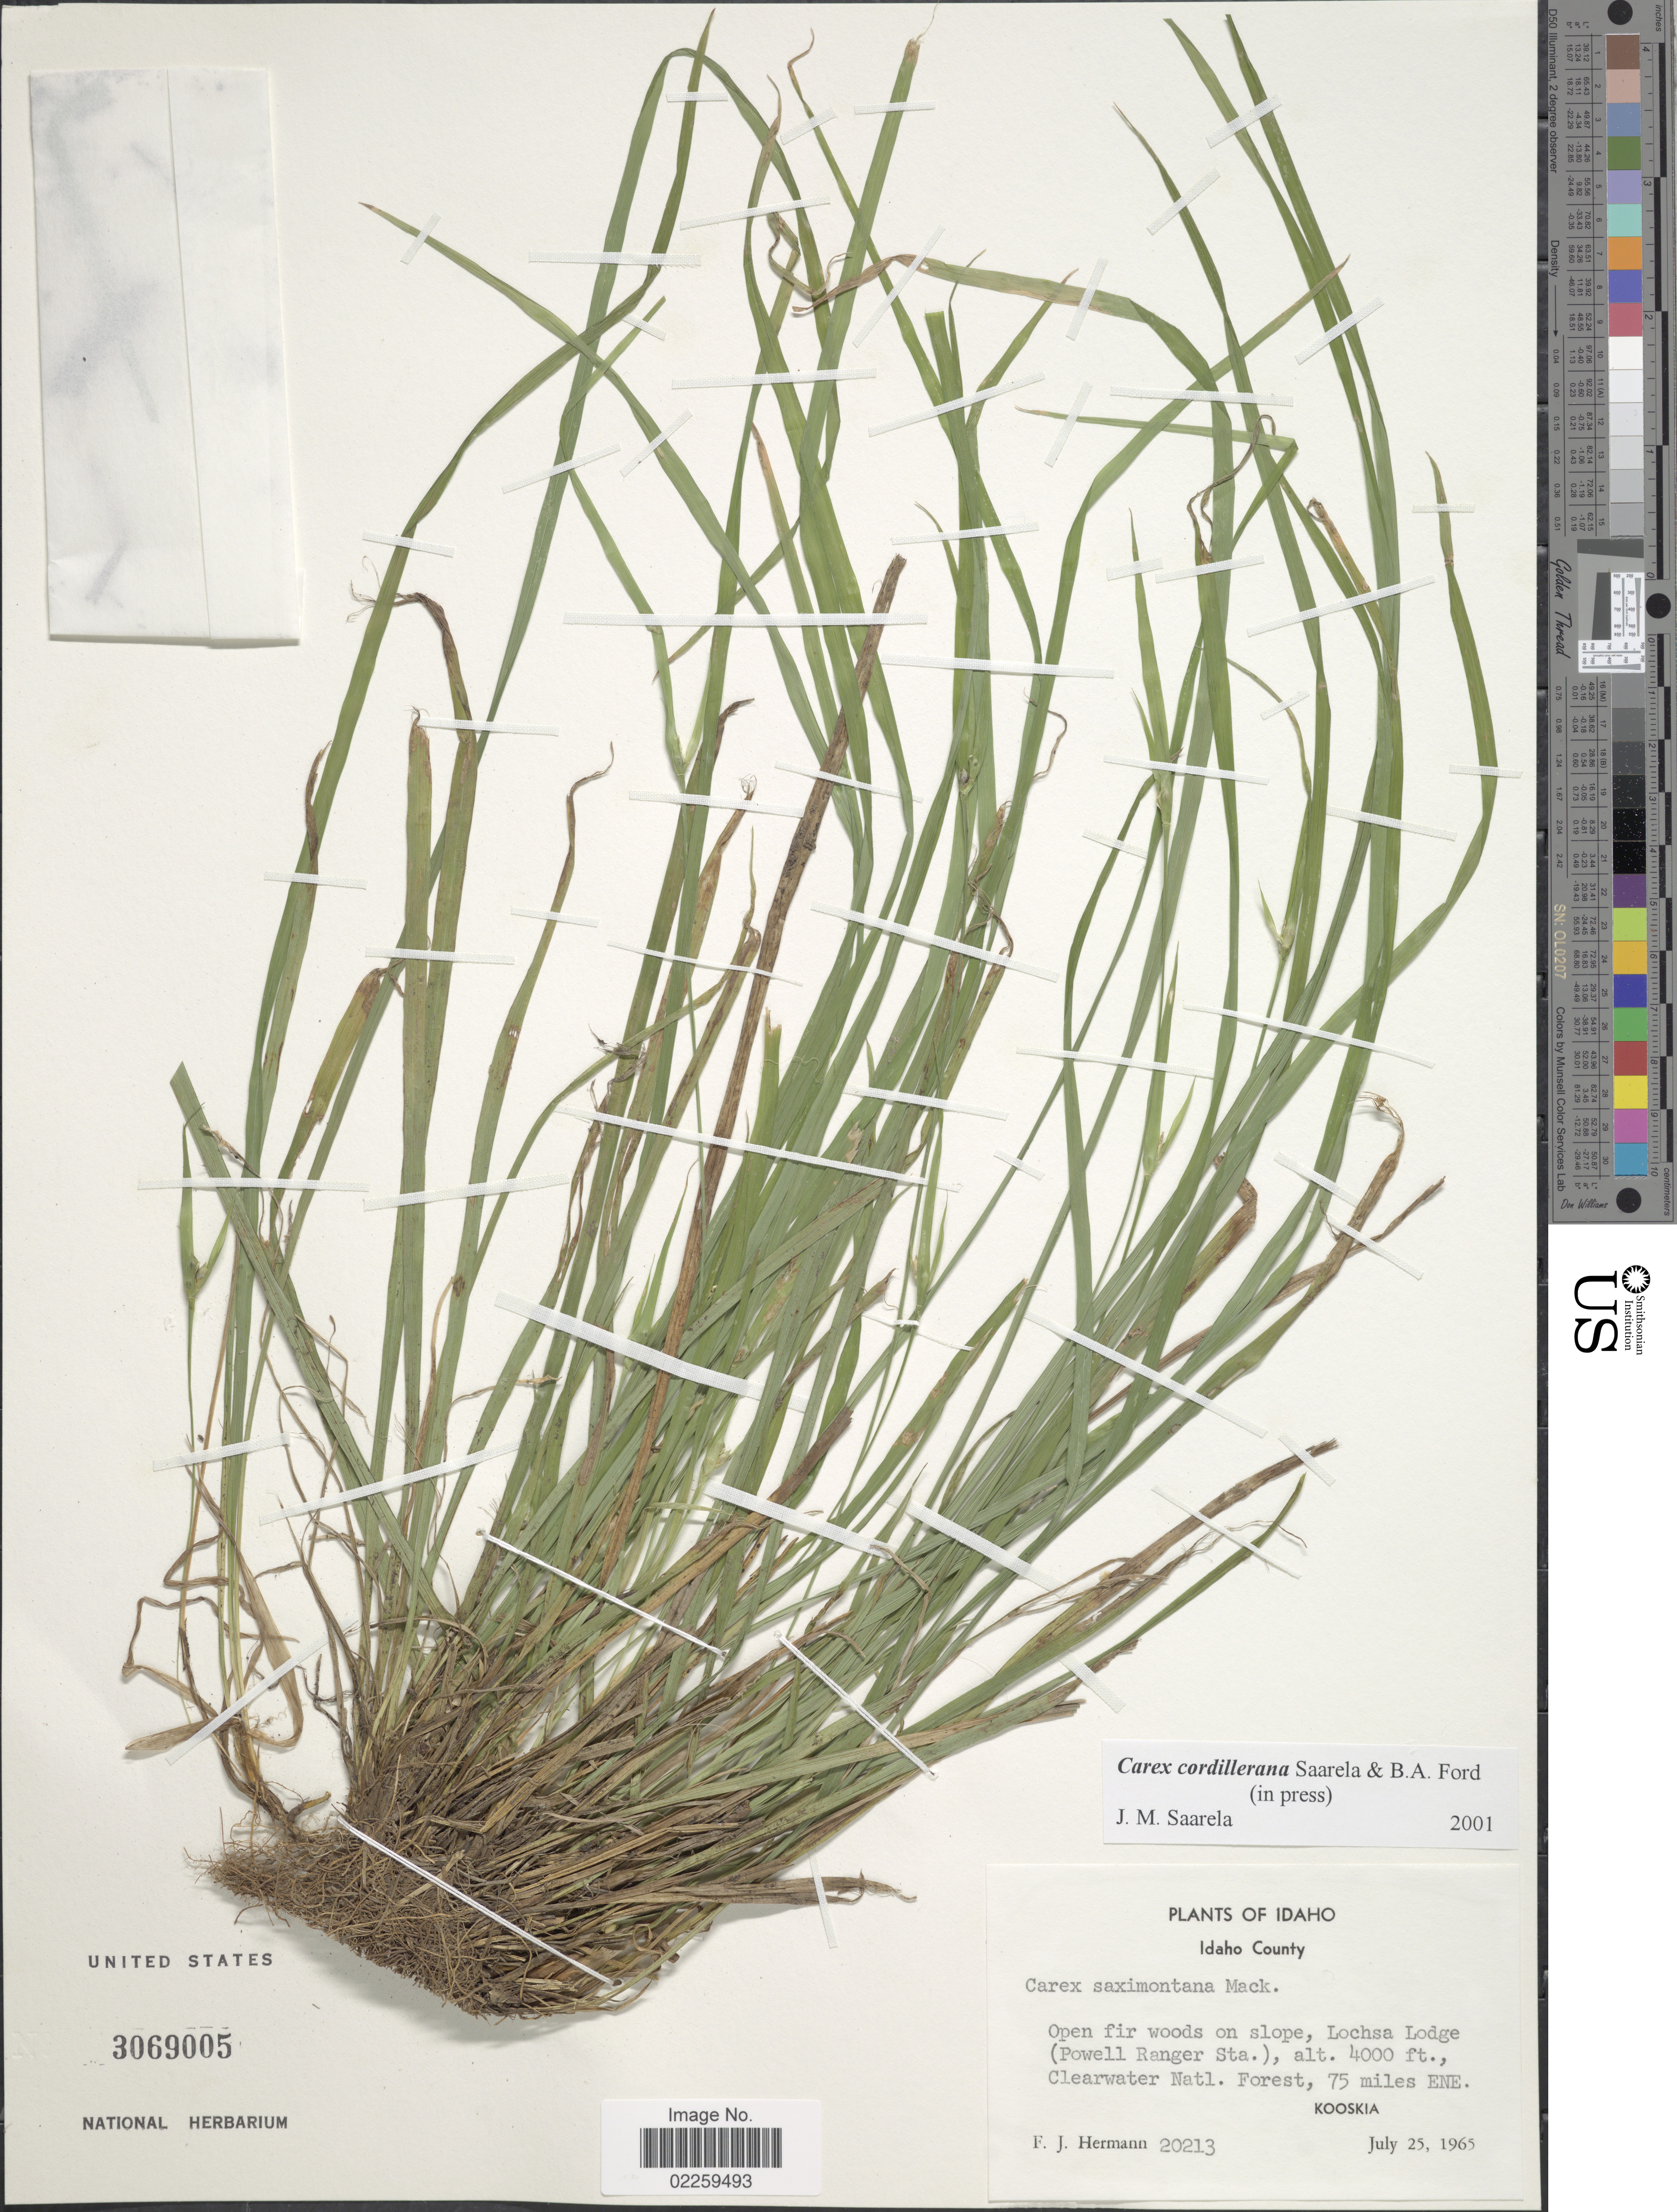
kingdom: Plantae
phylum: Tracheophyta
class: Liliopsida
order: Poales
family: Cyperaceae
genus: Carex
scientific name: Carex cordillerana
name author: Saarela & B.A. Ford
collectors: F. J. Hermann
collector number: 20213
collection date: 1965-07-25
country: United States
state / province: Idaho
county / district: Idaho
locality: Open fir woods on slope, Lochsa Lodge (Powell Ranger Sta.), Clearwater Natl. 75 miles ENE, Kooskia.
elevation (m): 1219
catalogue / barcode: US 3069005